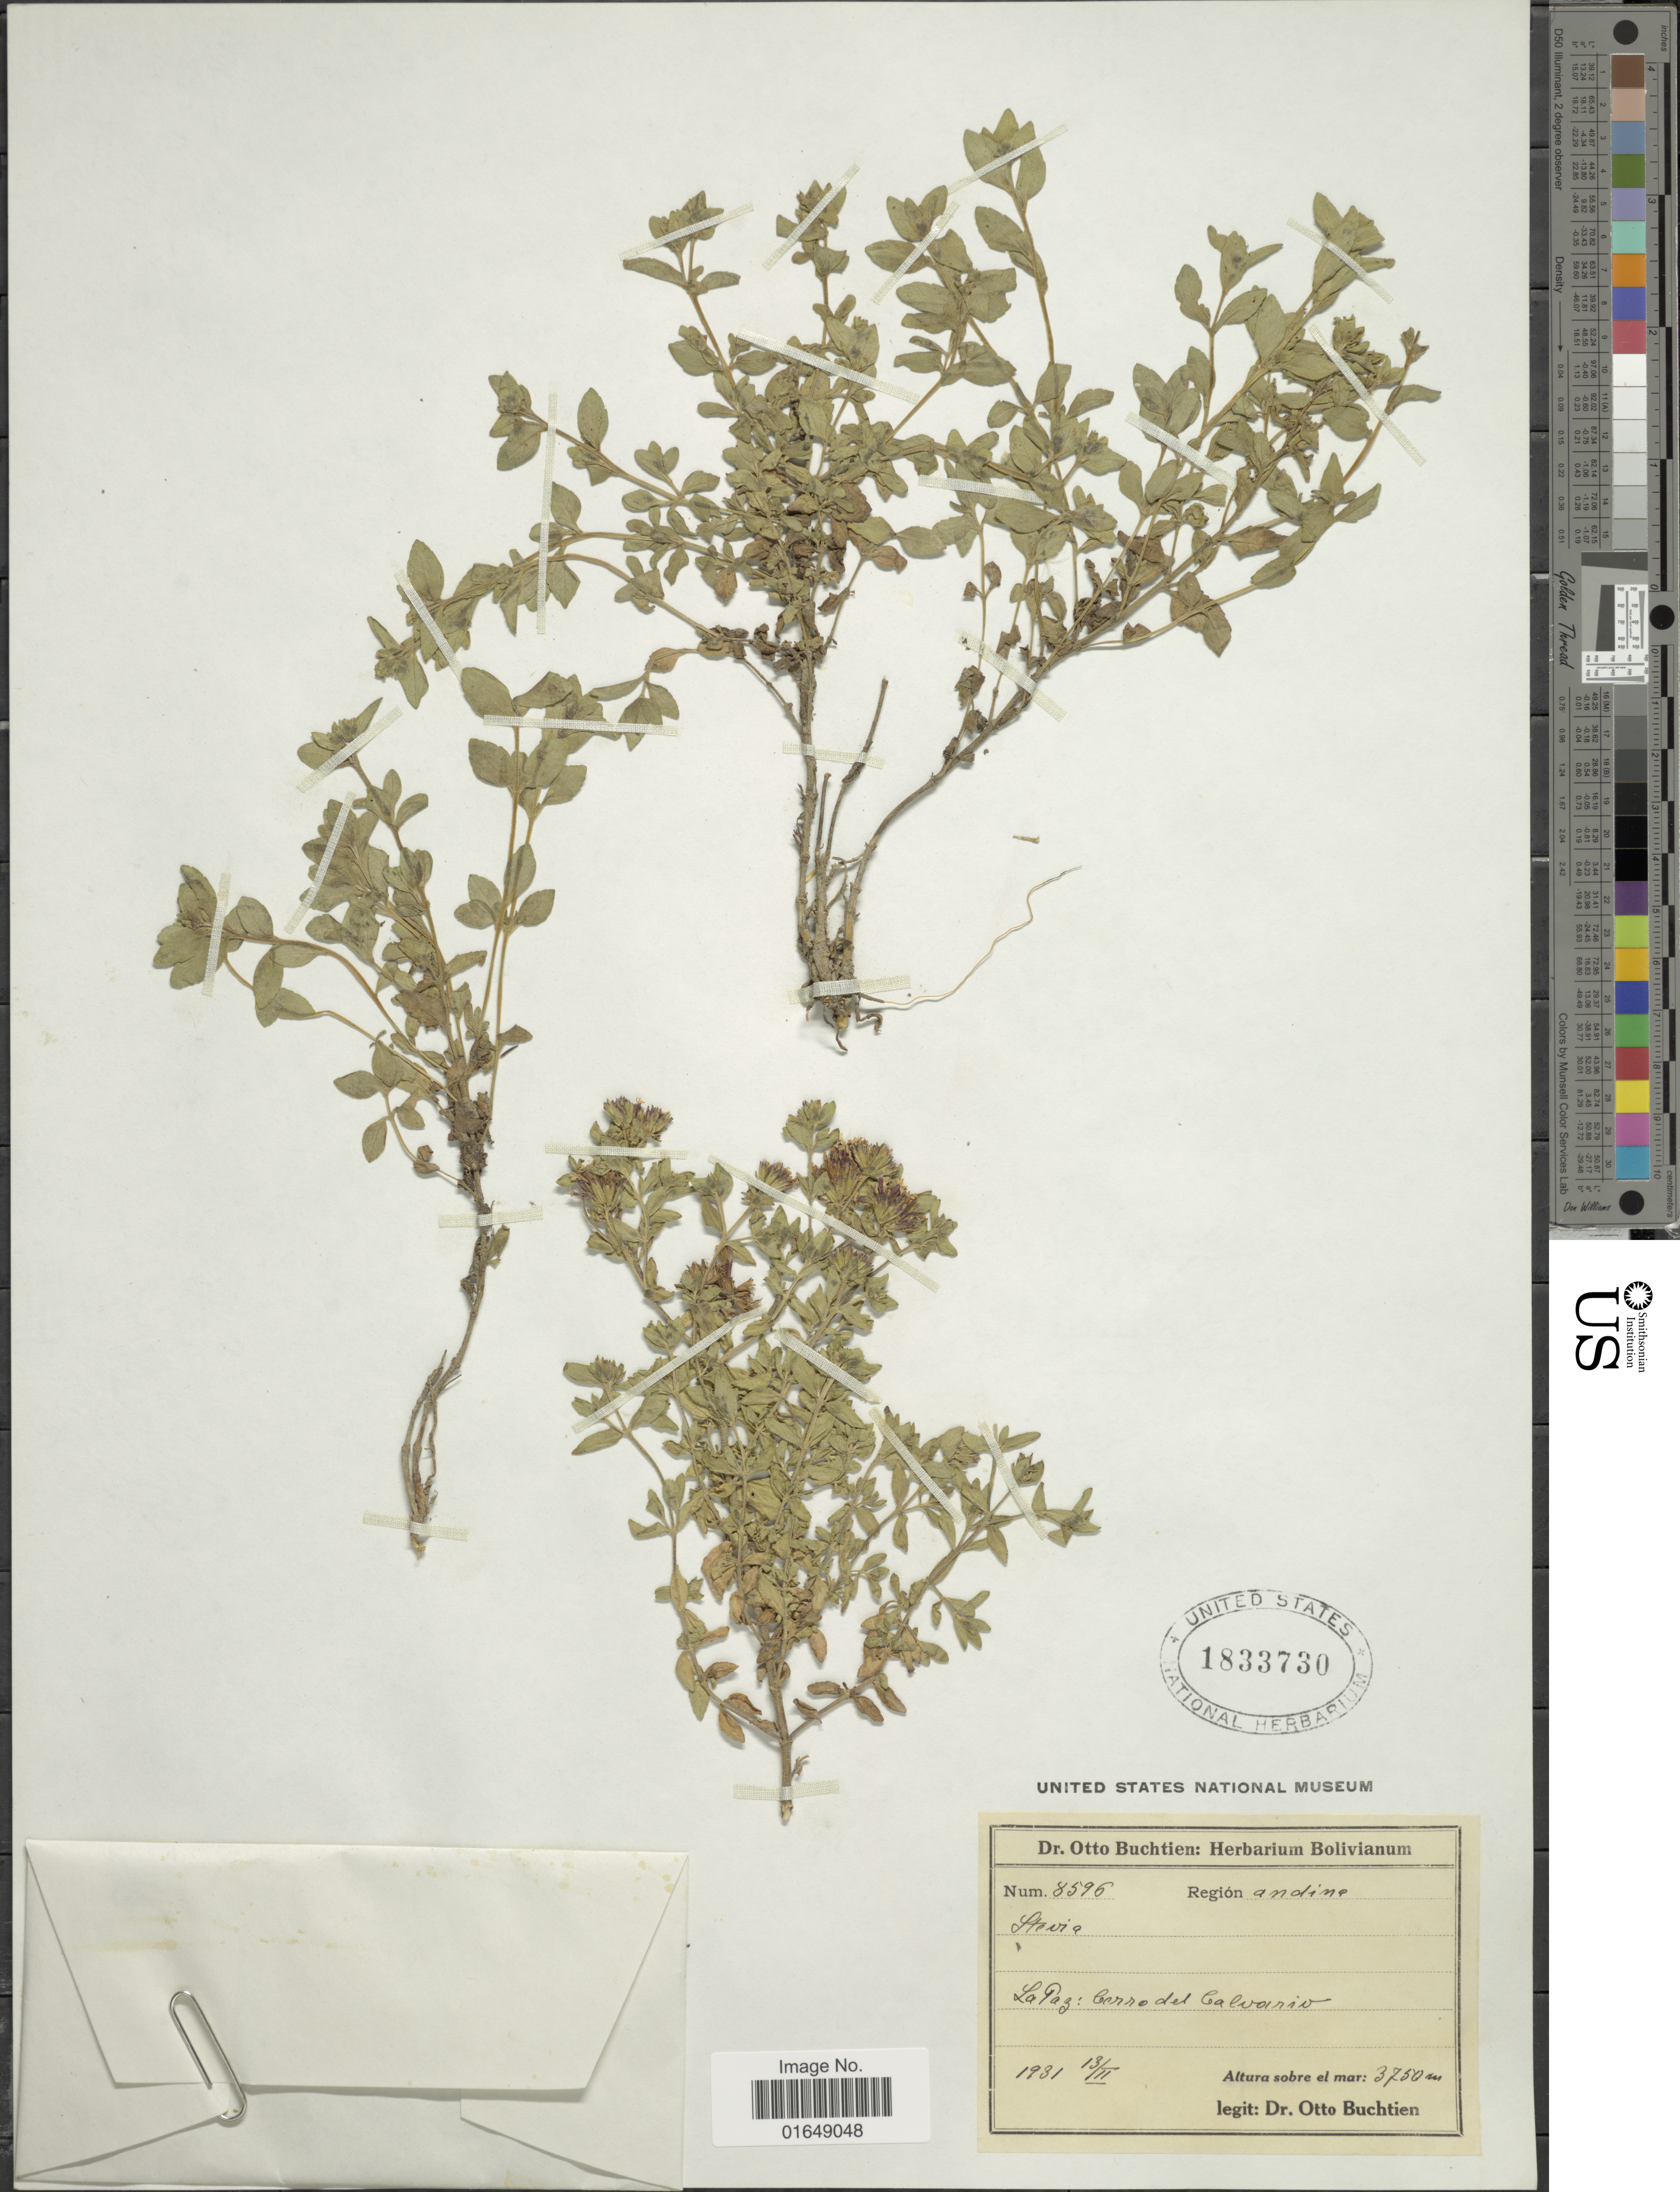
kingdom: Plantae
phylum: Tracheophyta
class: Magnoliopsida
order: Asterales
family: Asteraceae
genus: Stevia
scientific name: Stevia sp.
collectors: O. Buchtien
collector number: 8596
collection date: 1931-02-13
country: Bolivia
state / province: La Paz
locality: Cerro del Calvario, region andina.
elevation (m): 3750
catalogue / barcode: US 1833730